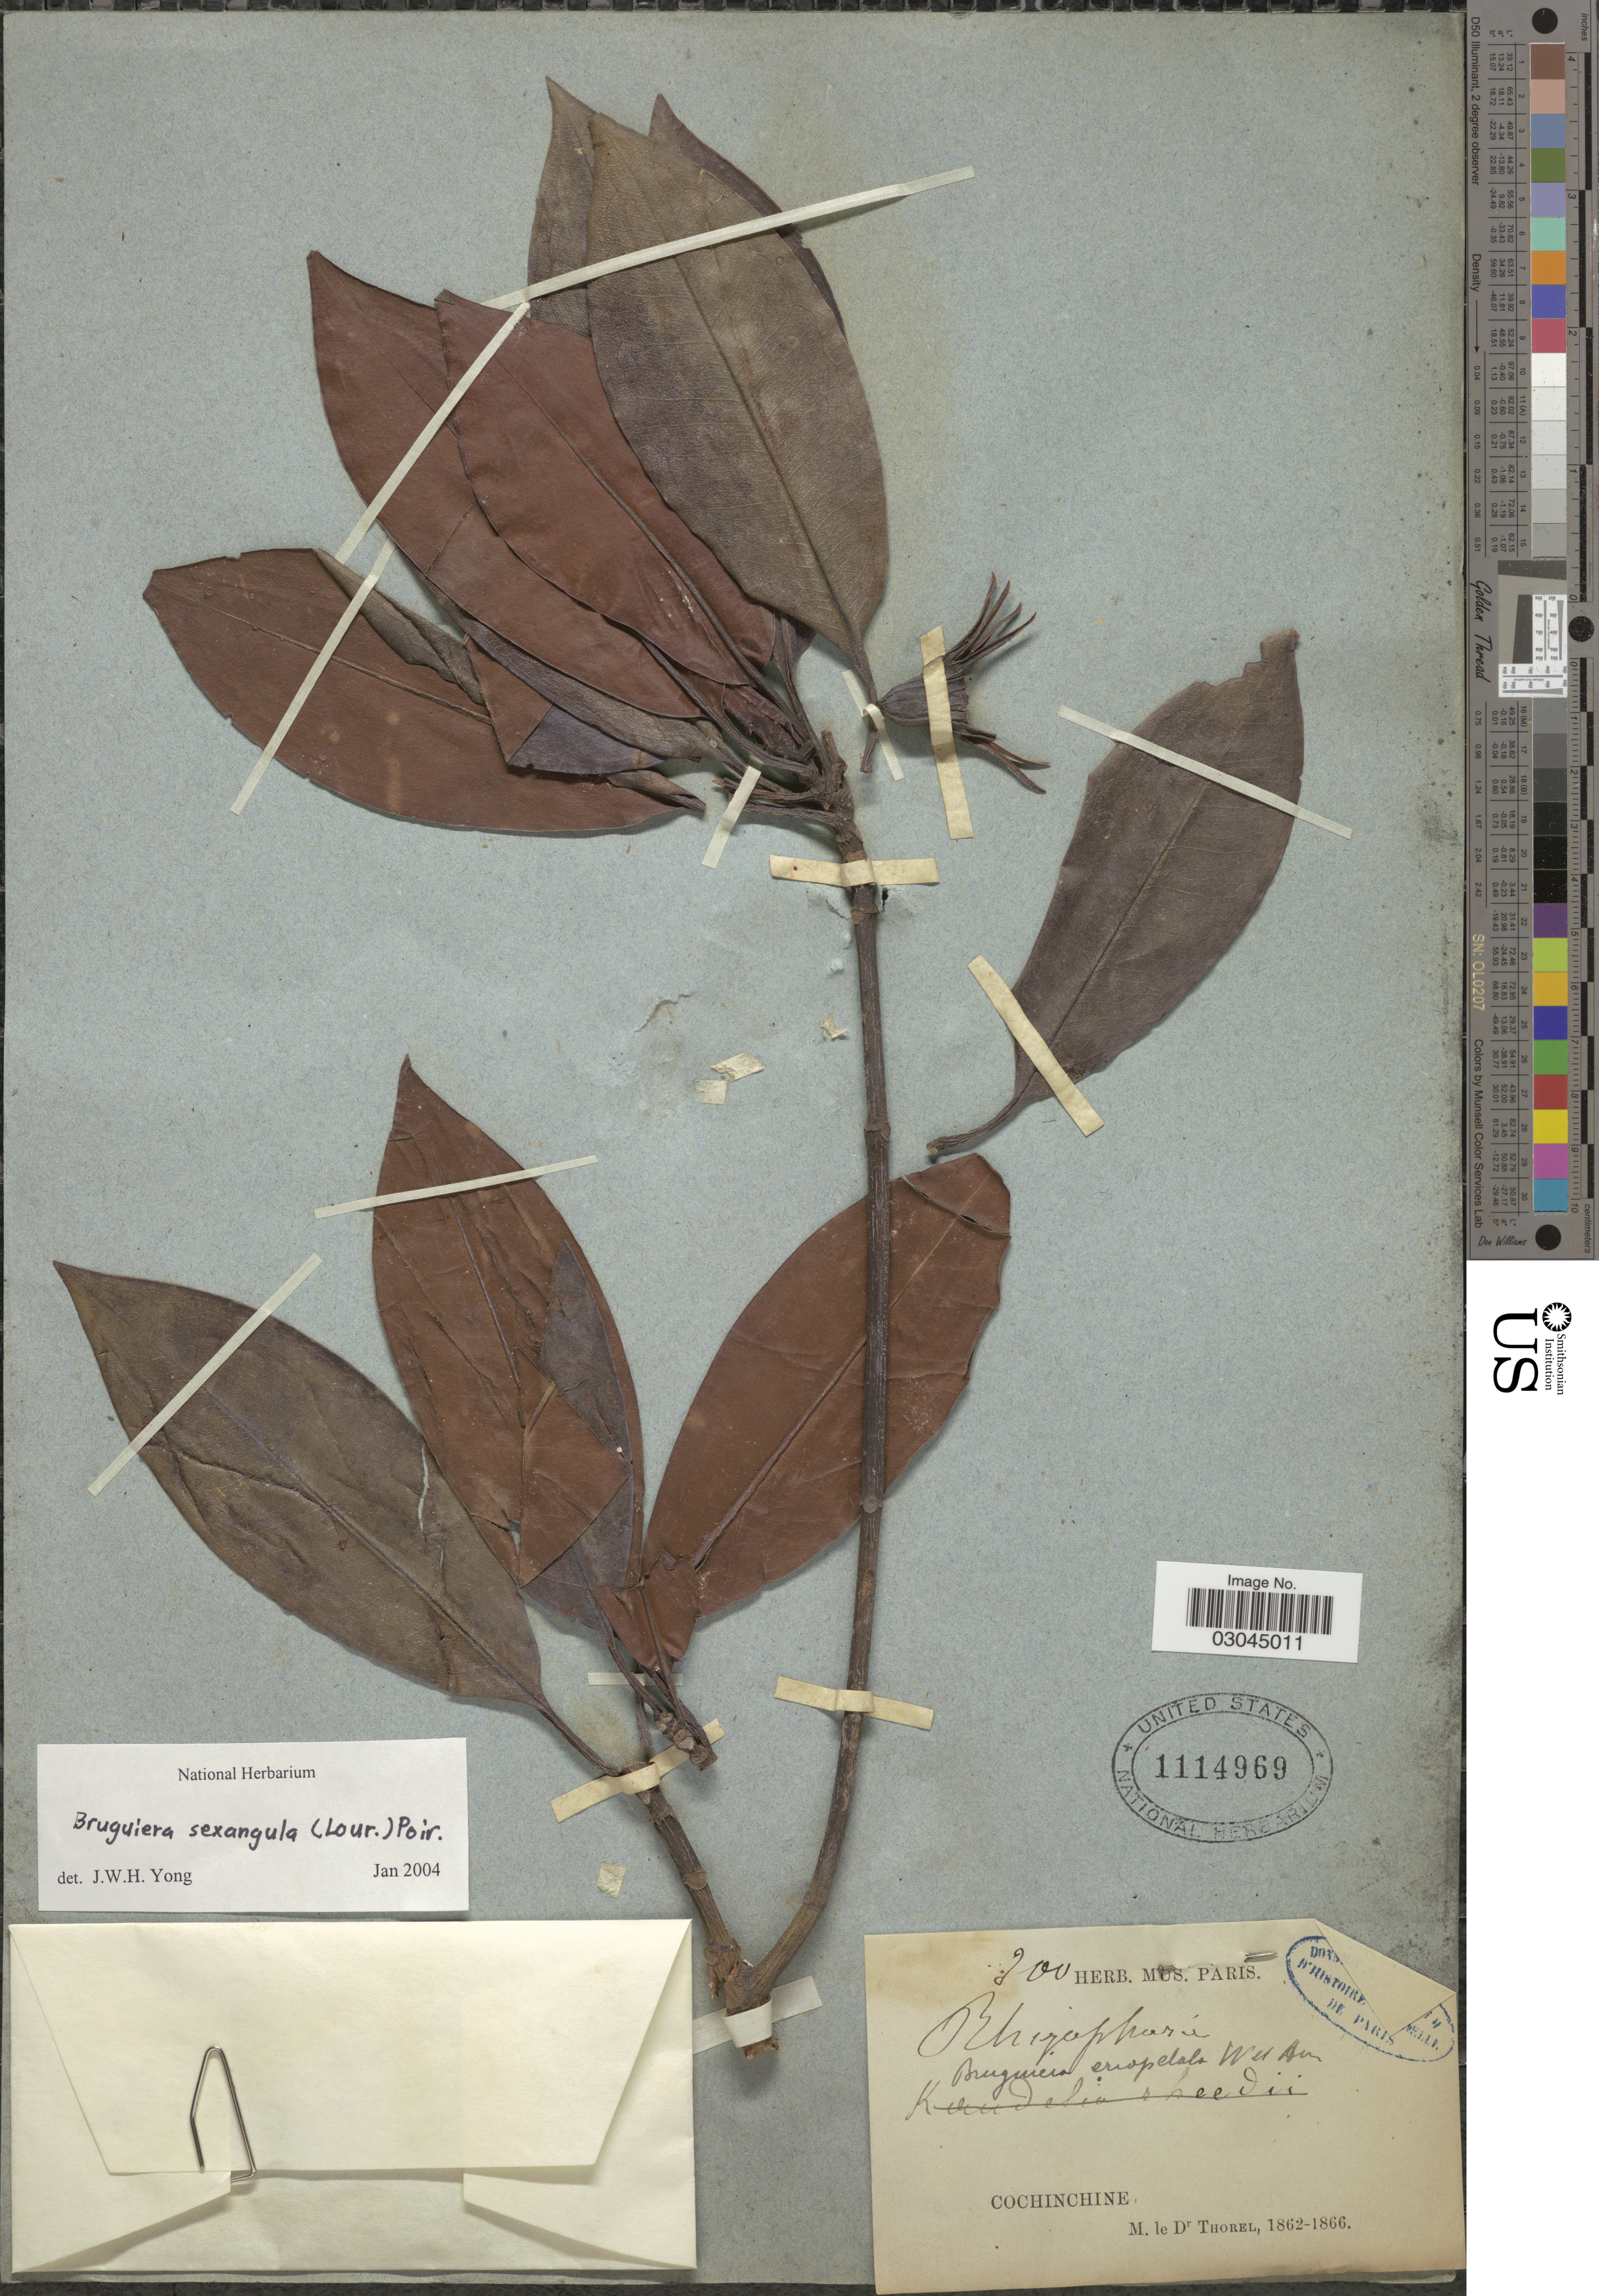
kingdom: Plantae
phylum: Tracheophyta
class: Magnoliopsida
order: Malpighiales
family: Rhizophoraceae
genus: Bruguiera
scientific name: Bruguiera sexangula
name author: (Lour.) Poir.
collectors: C. Thorel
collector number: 300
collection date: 1862/1866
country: Vietnam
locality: Cochinchine.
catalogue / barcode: US 1114969